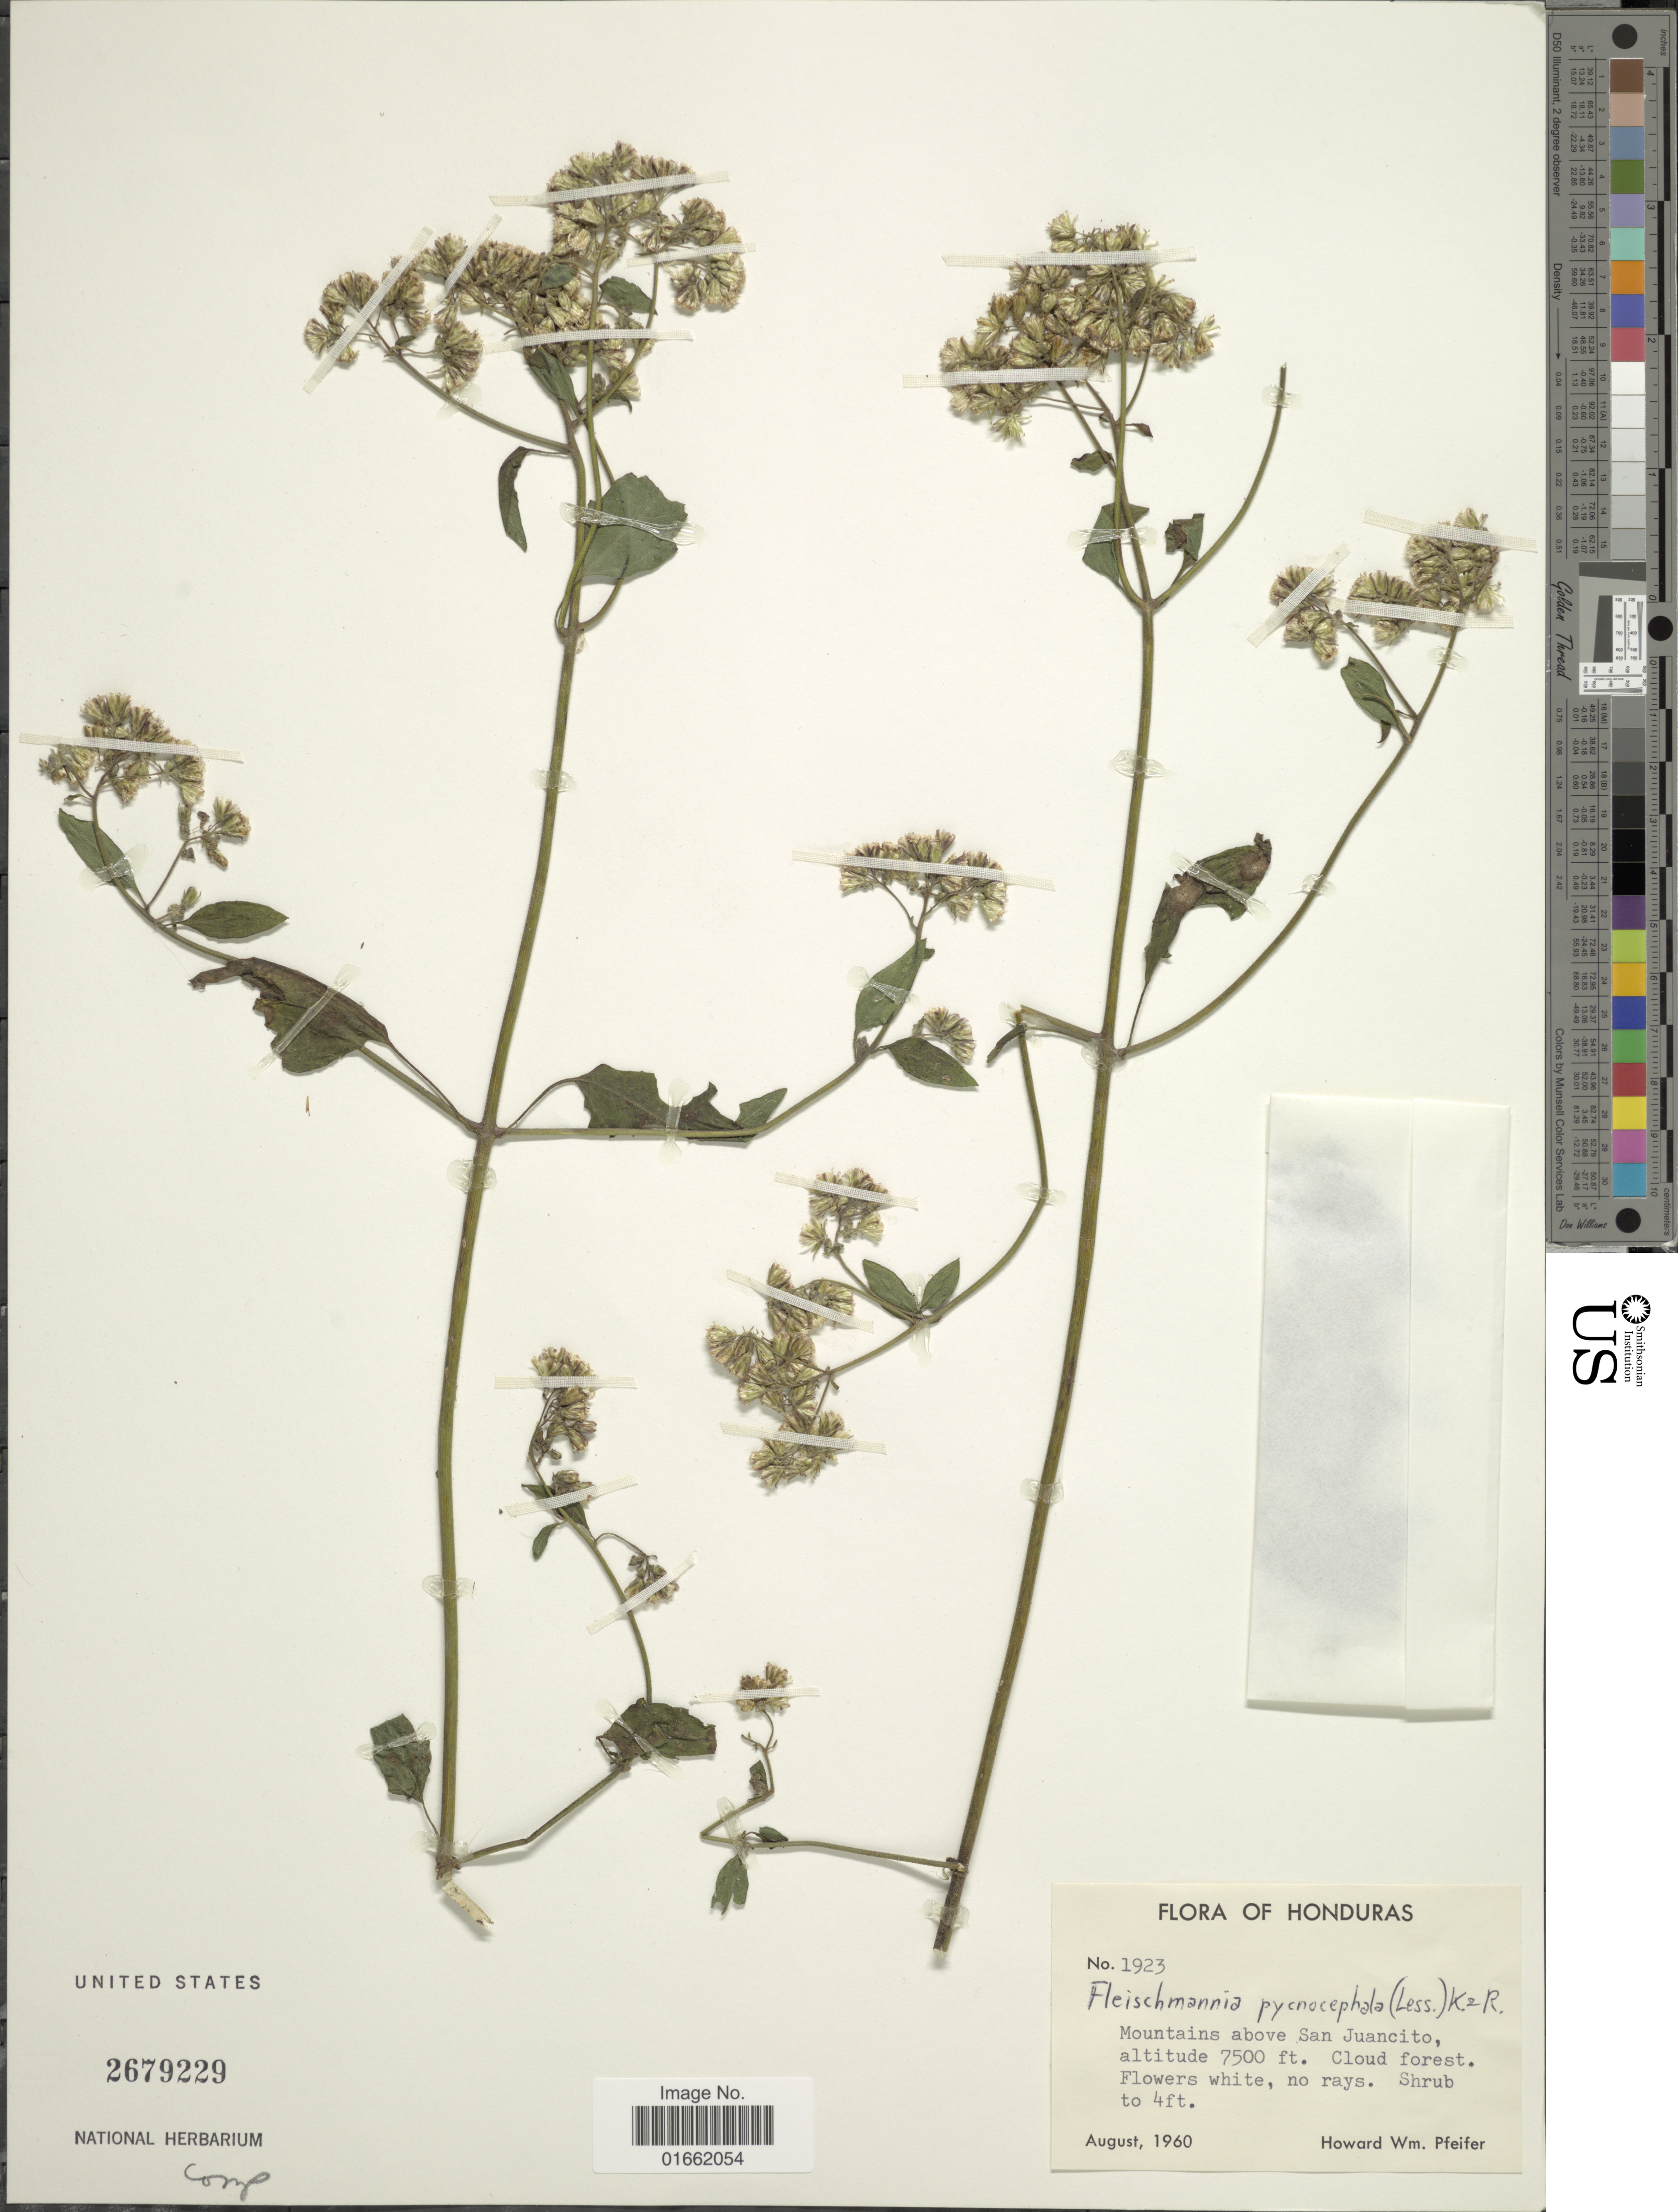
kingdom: Plantae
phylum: Tracheophyta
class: Magnoliopsida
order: Asterales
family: Asteraceae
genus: Fleischmannia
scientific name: Fleischmannia pycnocephaloides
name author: (B.L. Rob.) R.M. King & H. Rob.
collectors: H. W. Pfeifer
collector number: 1923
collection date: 1960-08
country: Honduras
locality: Mountains above San Juancito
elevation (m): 2286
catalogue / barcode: US 2679229